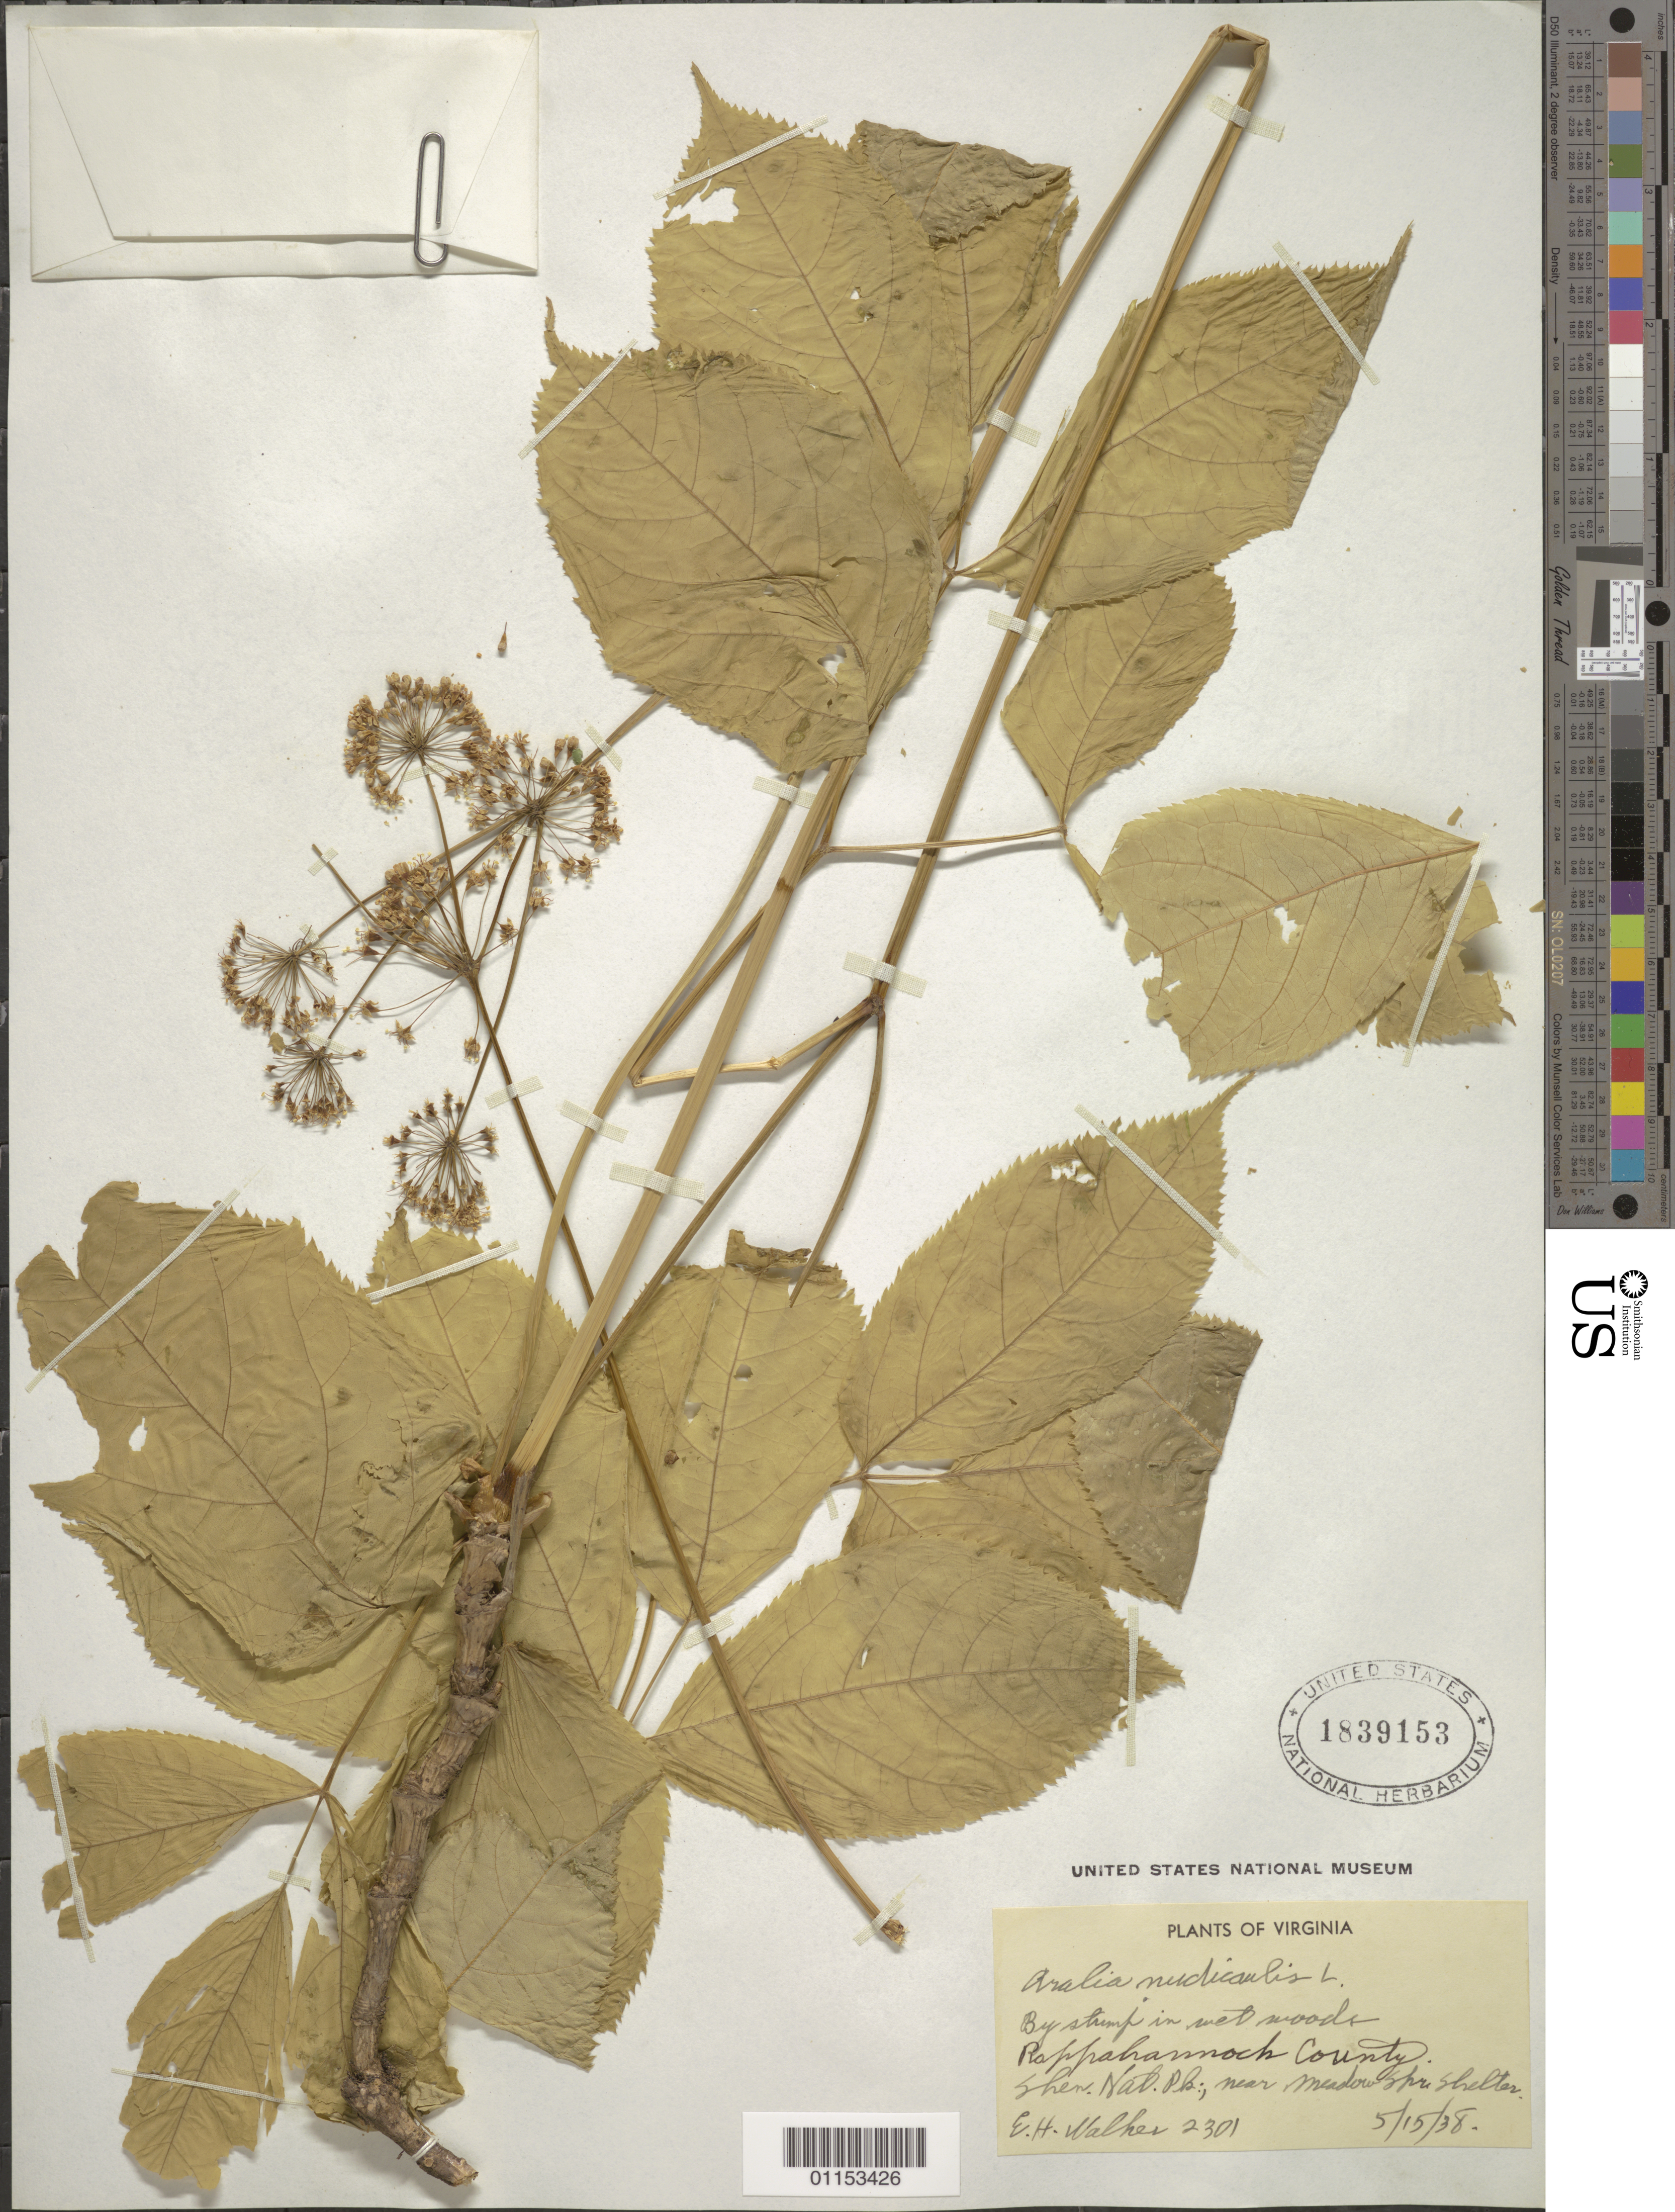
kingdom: Plantae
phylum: Tracheophyta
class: Magnoliopsida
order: Apiales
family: Araliaceae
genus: Aralia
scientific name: Aralia nudicaulis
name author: L.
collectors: E. H. Walker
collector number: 2301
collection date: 1938-05-15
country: United States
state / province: Virginia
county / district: Rappahannock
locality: Shenandoah National Park. Near Meadow Spring Shelter.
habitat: In wet woods.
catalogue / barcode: US 1839153